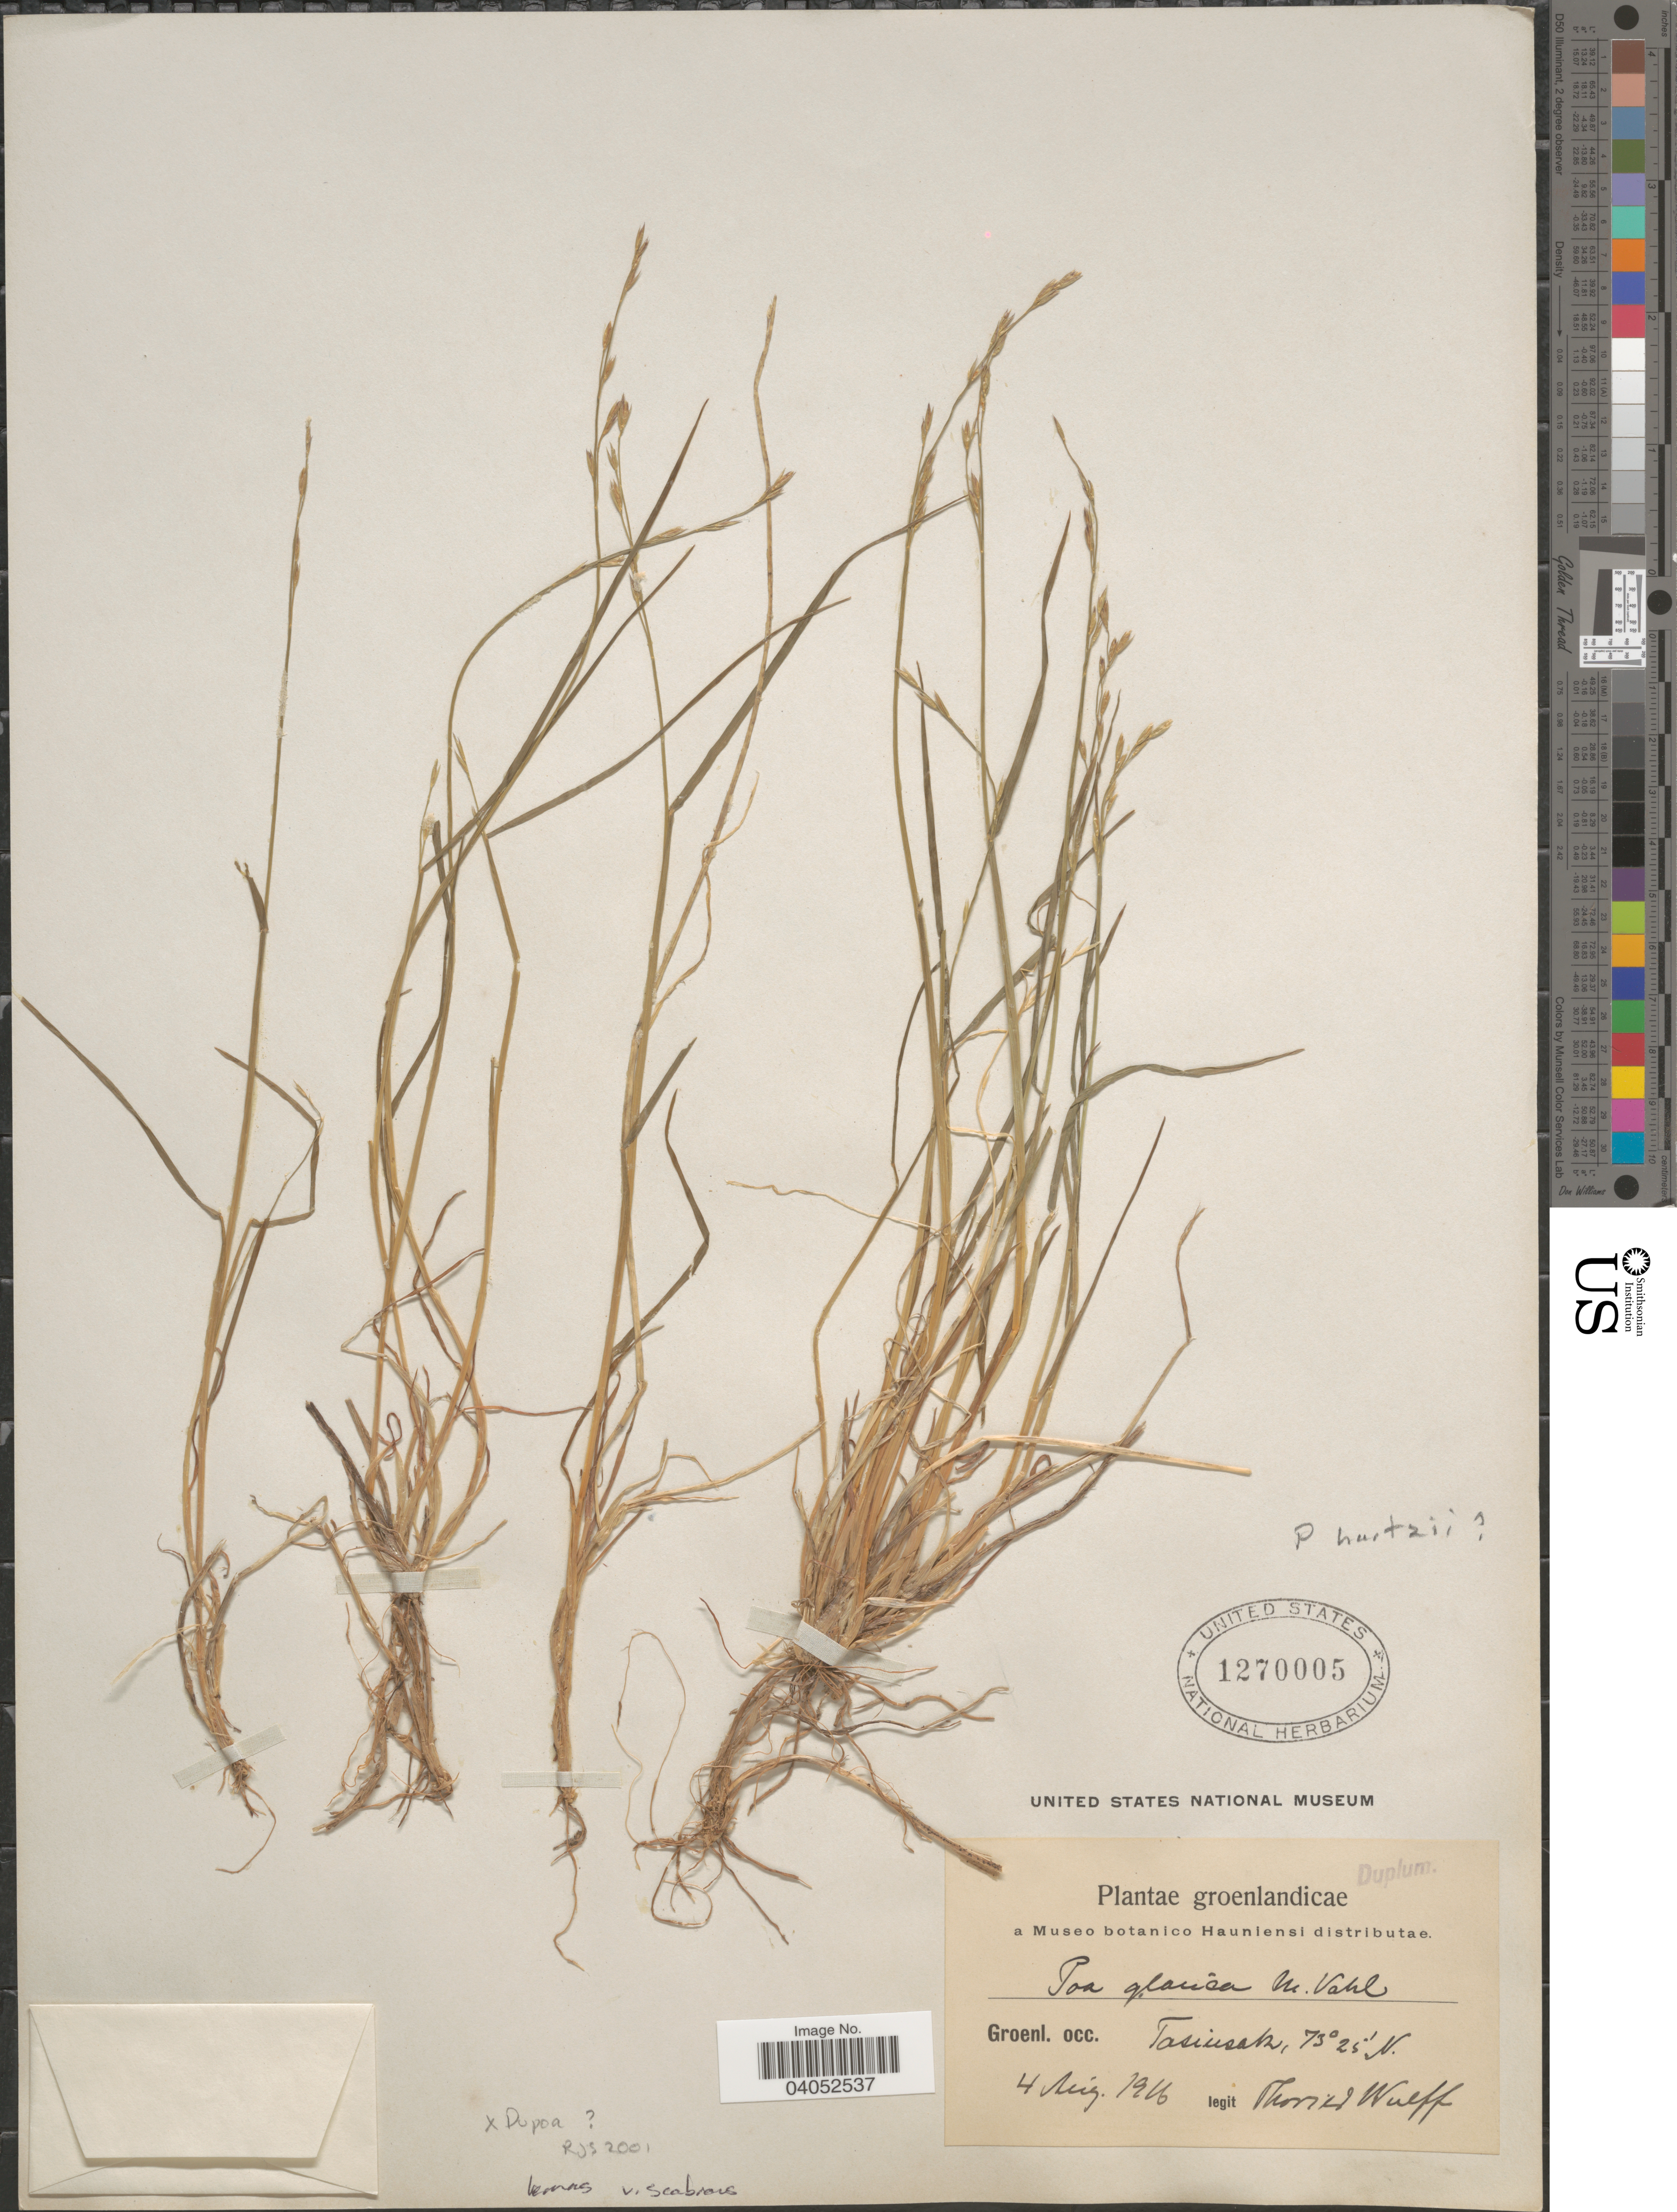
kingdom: Plantae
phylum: Tracheophyta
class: Liliopsida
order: Poales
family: Poaceae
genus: Dupontopoa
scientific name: Dupontopoa labradorica ined.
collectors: T. Wulff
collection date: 1916-08-04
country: Greenland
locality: Groenlandicae. Groenl. occ. Tasiusak.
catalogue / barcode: US 1270005